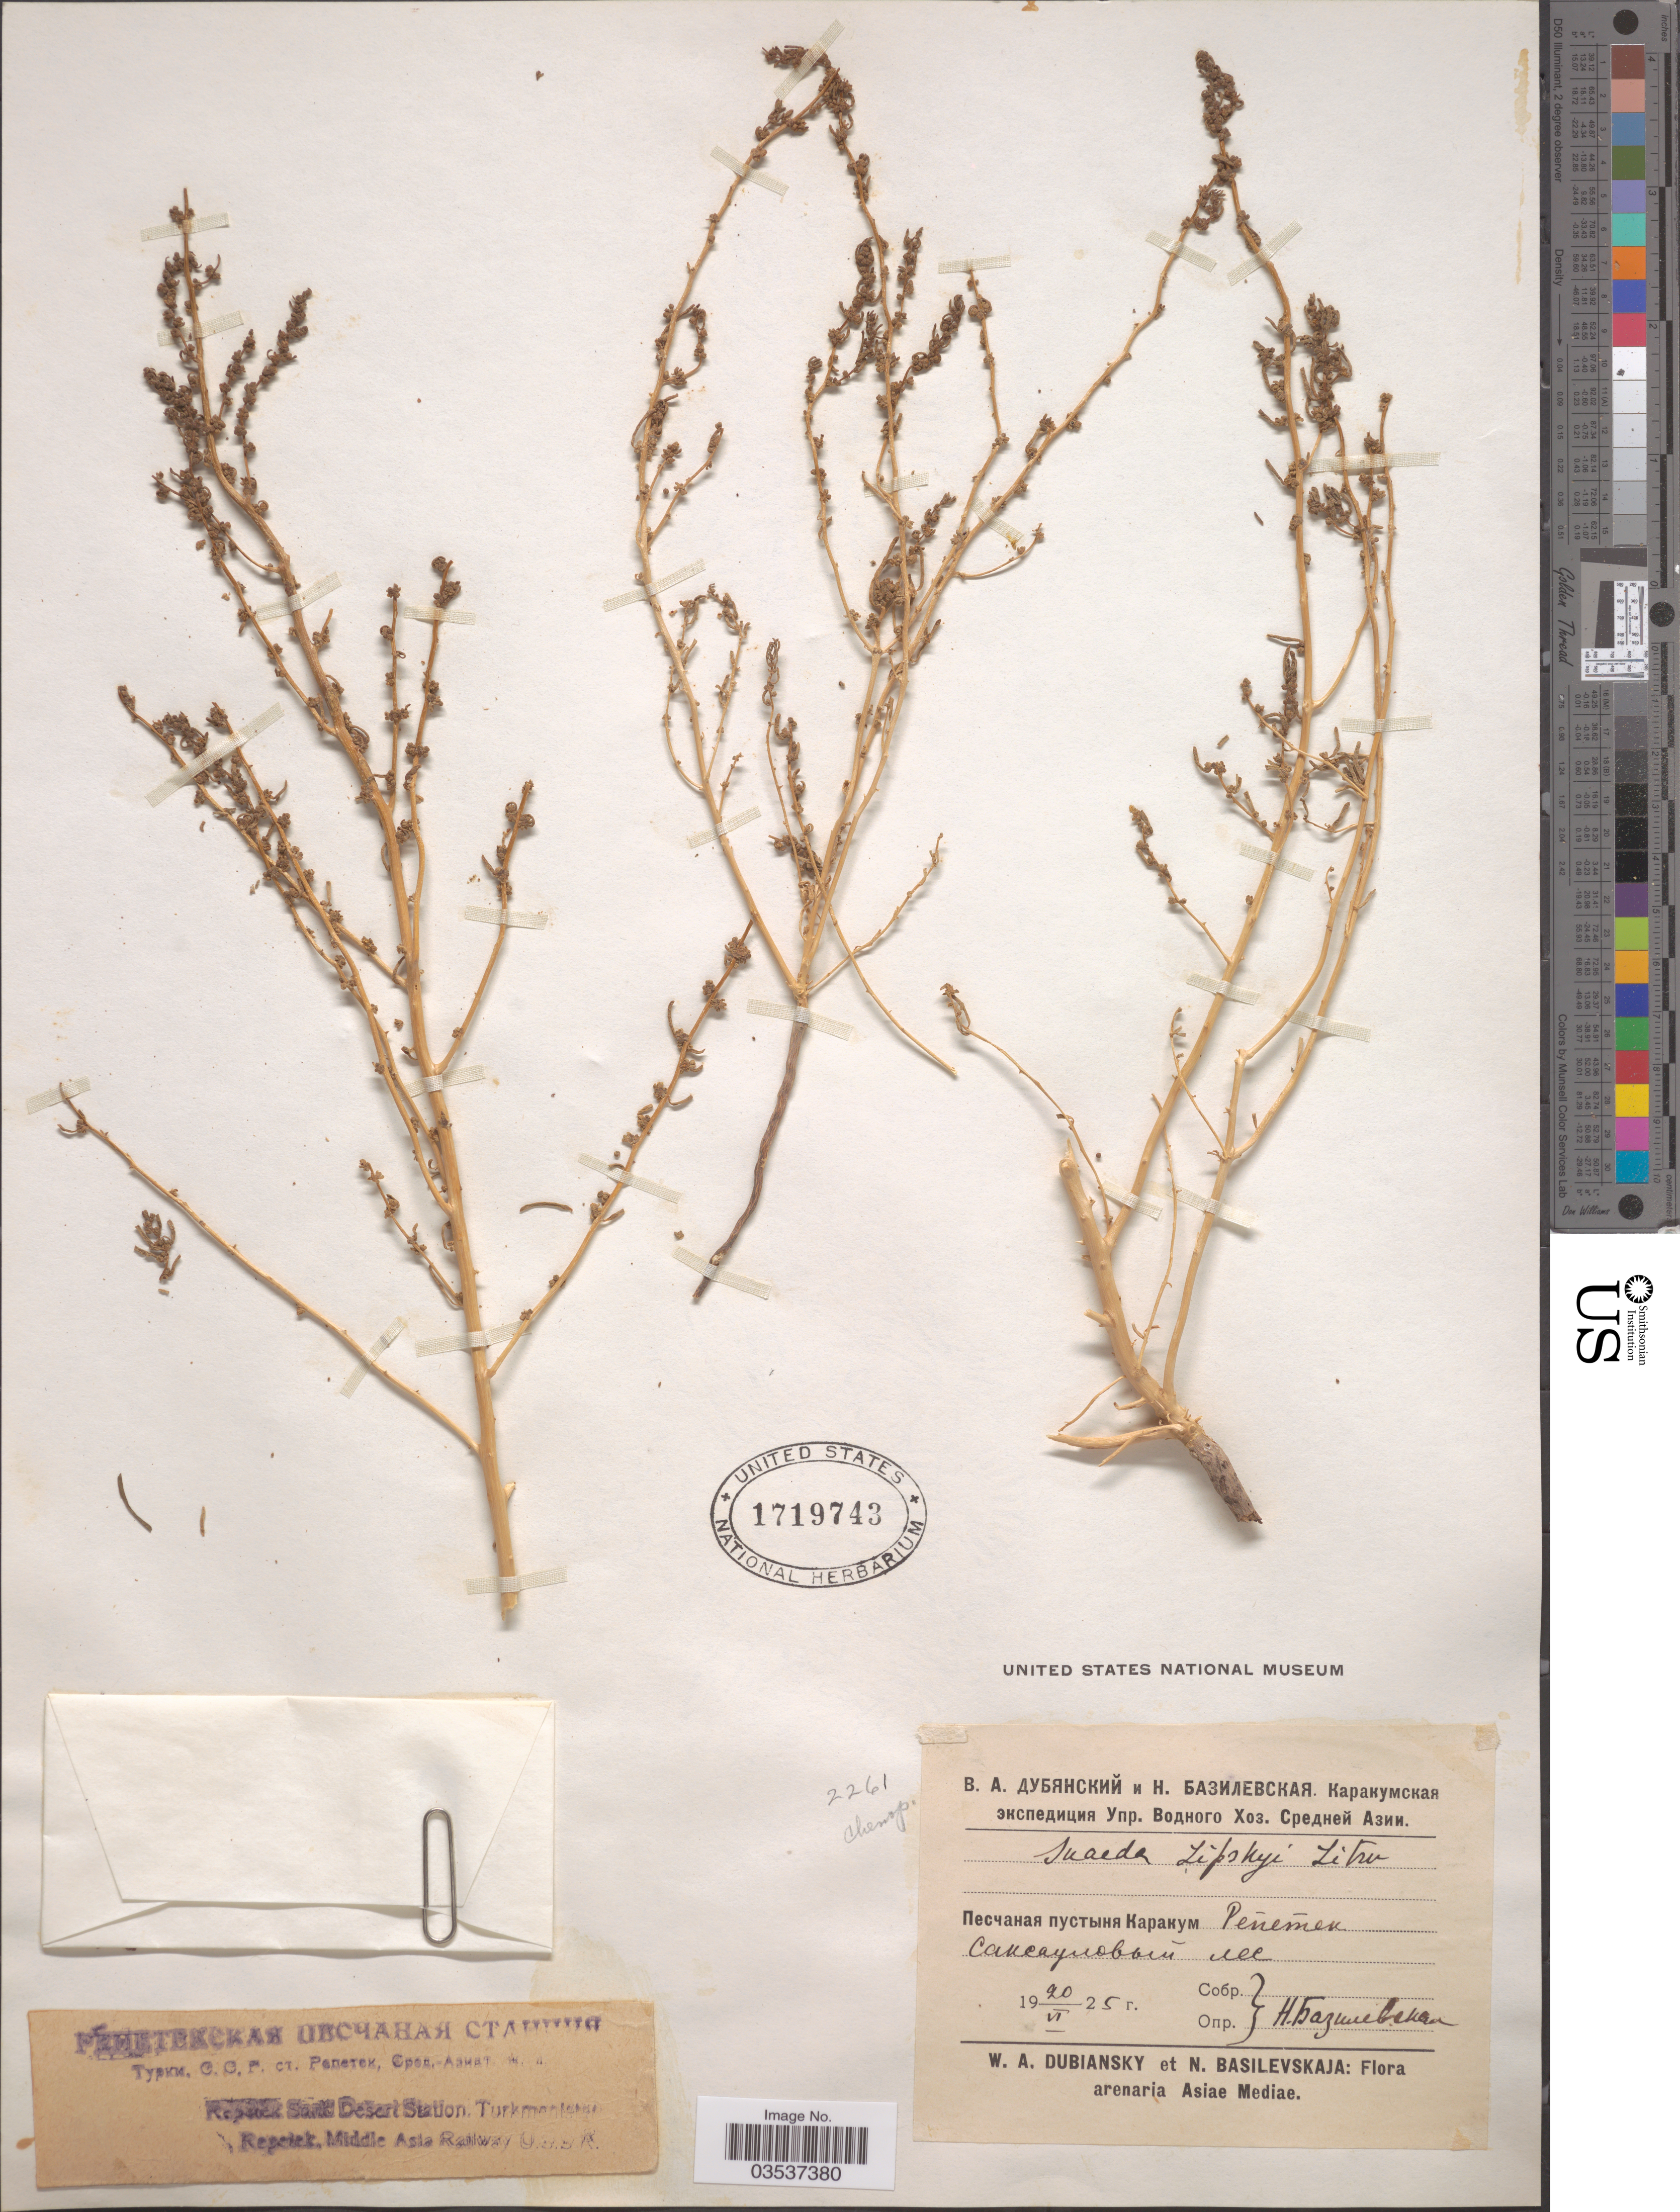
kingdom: Plantae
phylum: Tracheophyta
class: Magnoliopsida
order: Caryophyllales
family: Amaranthaceae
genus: Suaeda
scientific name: Suaeda lipskii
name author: Litv.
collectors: W. Dubiansky & N. Basilevskaja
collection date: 1925-06-20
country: Turkmenistan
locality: Arenaria Asiae Mediae. [illegible text] Sand Desert Station. Turkmenisrtan. Repetek, Middle Asia Railway U. S. S. R.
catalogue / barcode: US 1719743